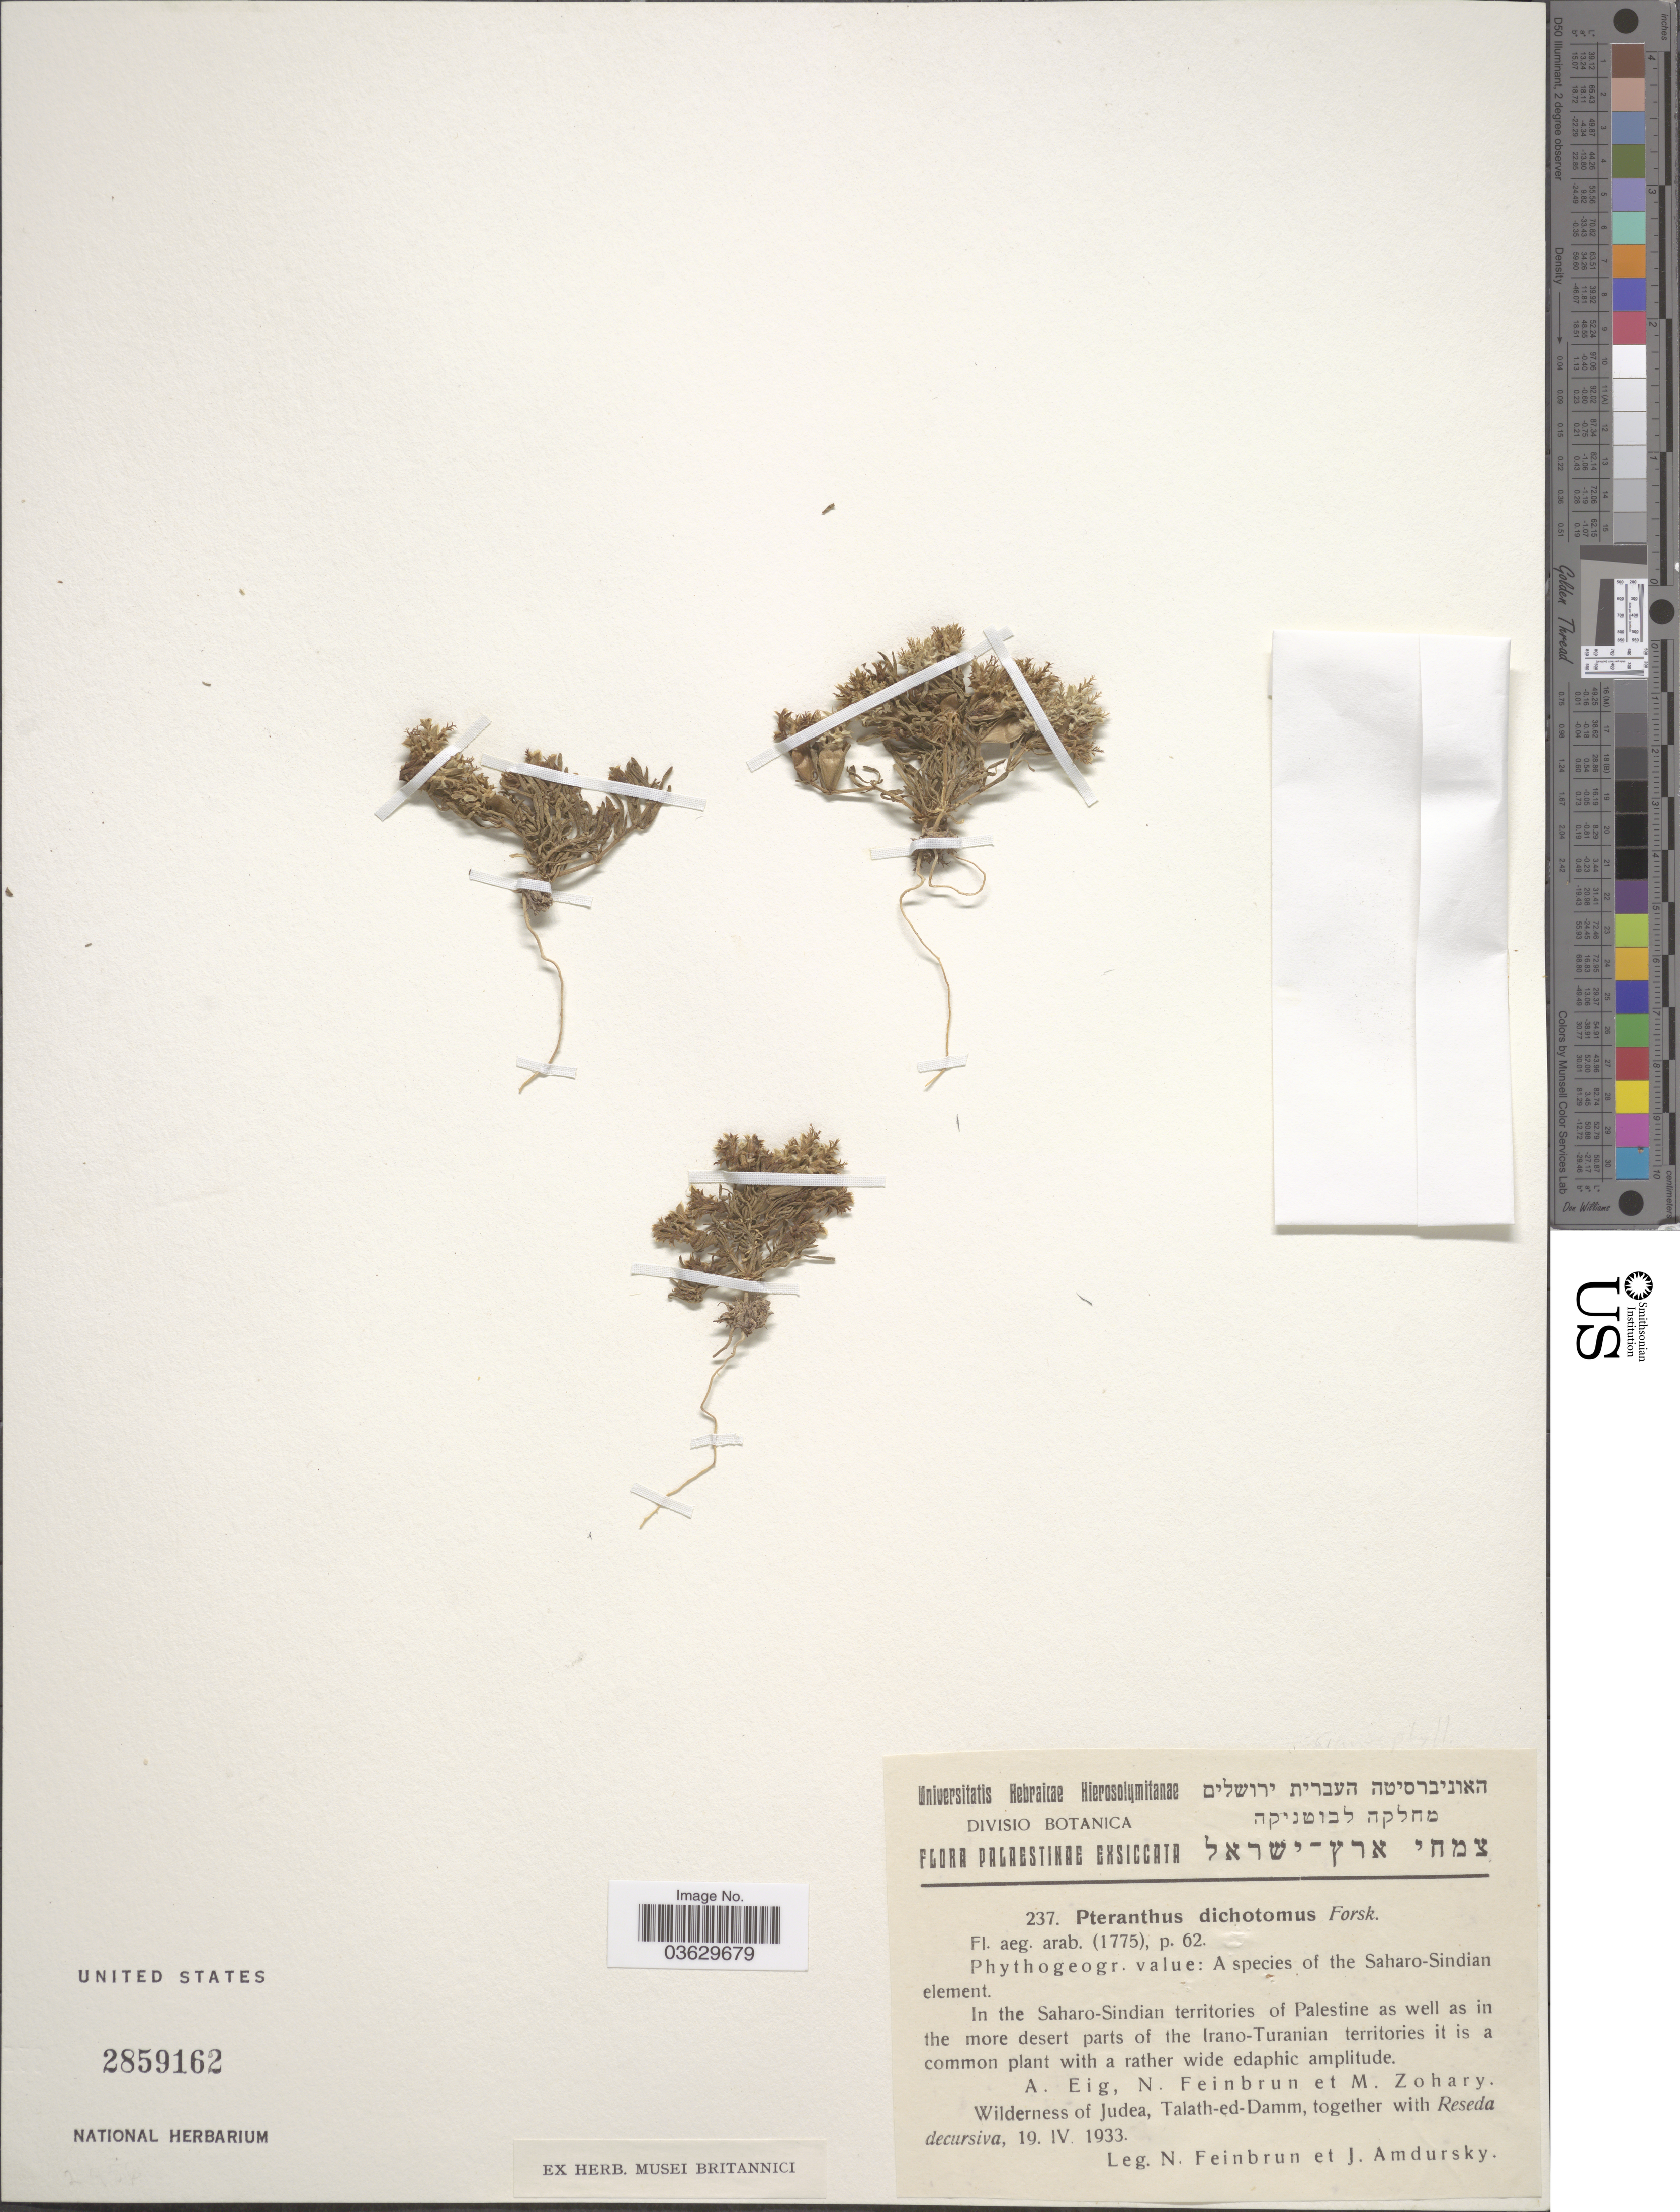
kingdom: Plantae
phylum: Tracheophyta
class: Magnoliopsida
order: Caryophyllales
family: Caryophyllaceae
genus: Pteranthus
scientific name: Pteranthus dichotomus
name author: Forssk.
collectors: N. Feinbrun & I. Amdursky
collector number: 237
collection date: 1933-04-19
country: Israel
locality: Wilderness of Judea, Talath-ed-Damm.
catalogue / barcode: US 2859162